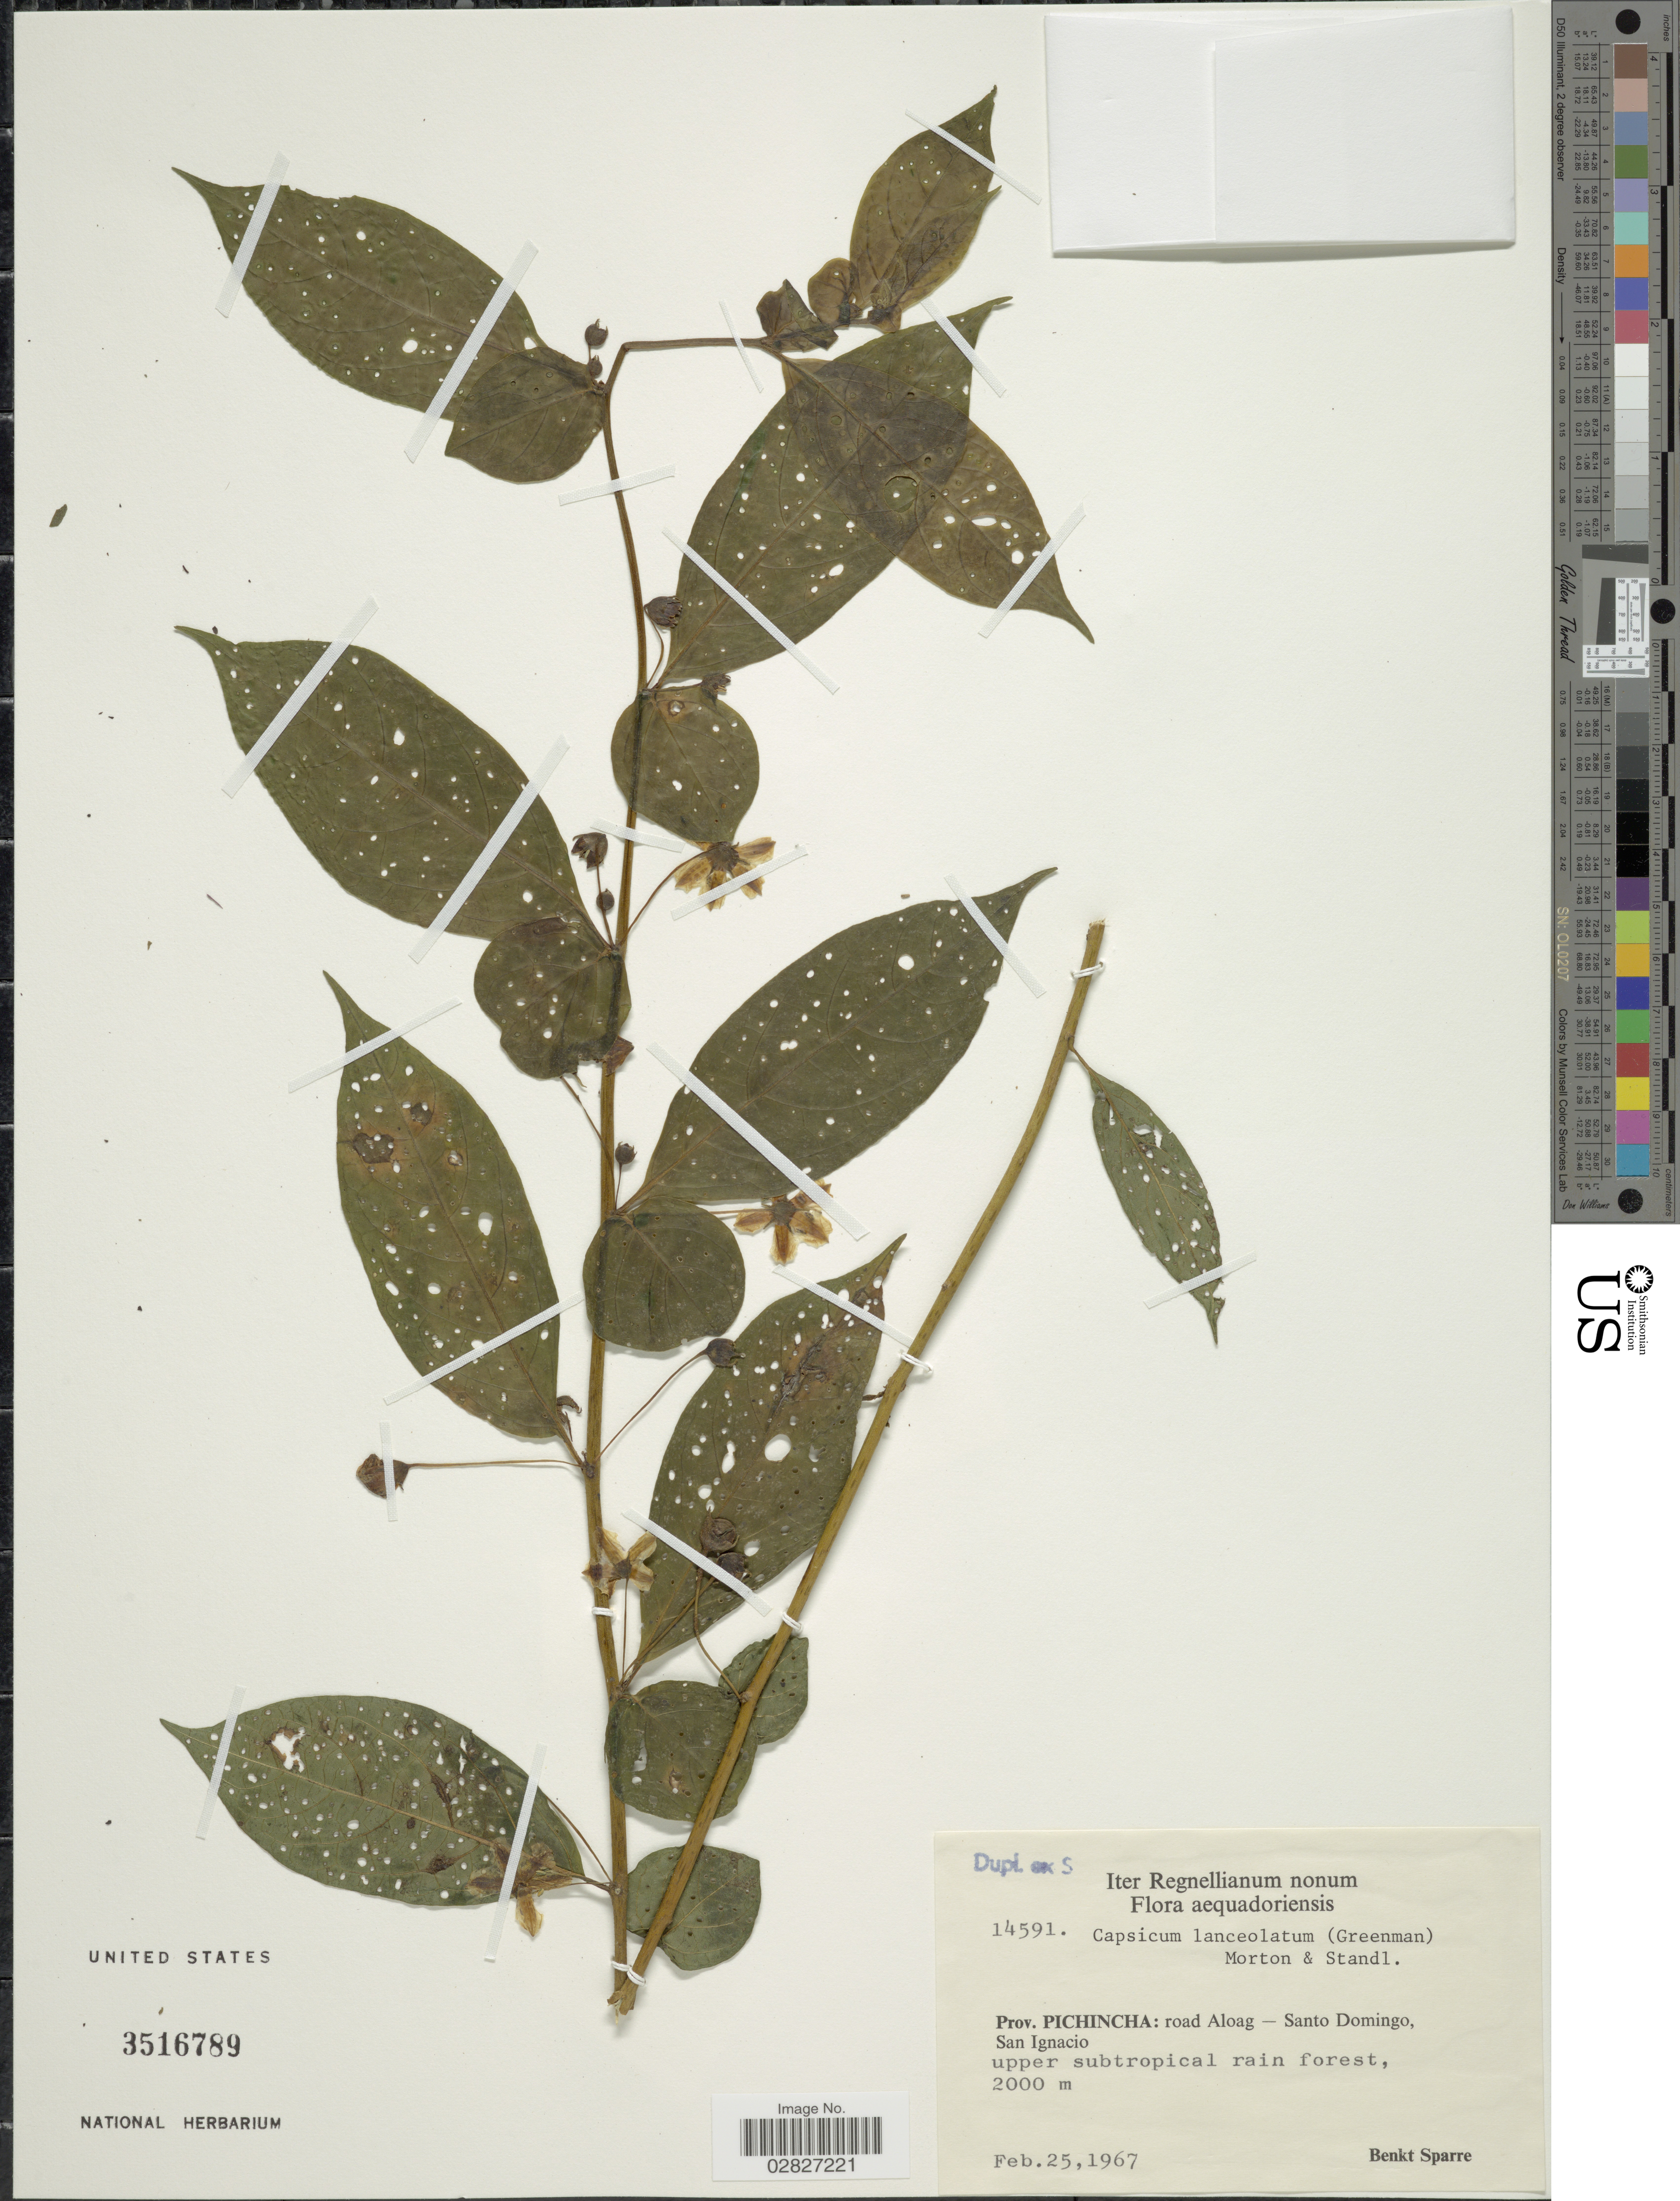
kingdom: Plantae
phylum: Tracheophyta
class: Magnoliopsida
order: Solanales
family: Solanaceae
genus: Capsicum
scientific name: Capsicum lanceolatum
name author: (Greenm.) C.V. Morton & Standl.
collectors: B. Sparre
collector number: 14591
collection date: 1967-02-25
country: Ecuador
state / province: Pichincha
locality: Prov. Pichincha: road Aloag-Santo Domingo, San Ignacio.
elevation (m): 2000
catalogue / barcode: US 3516789